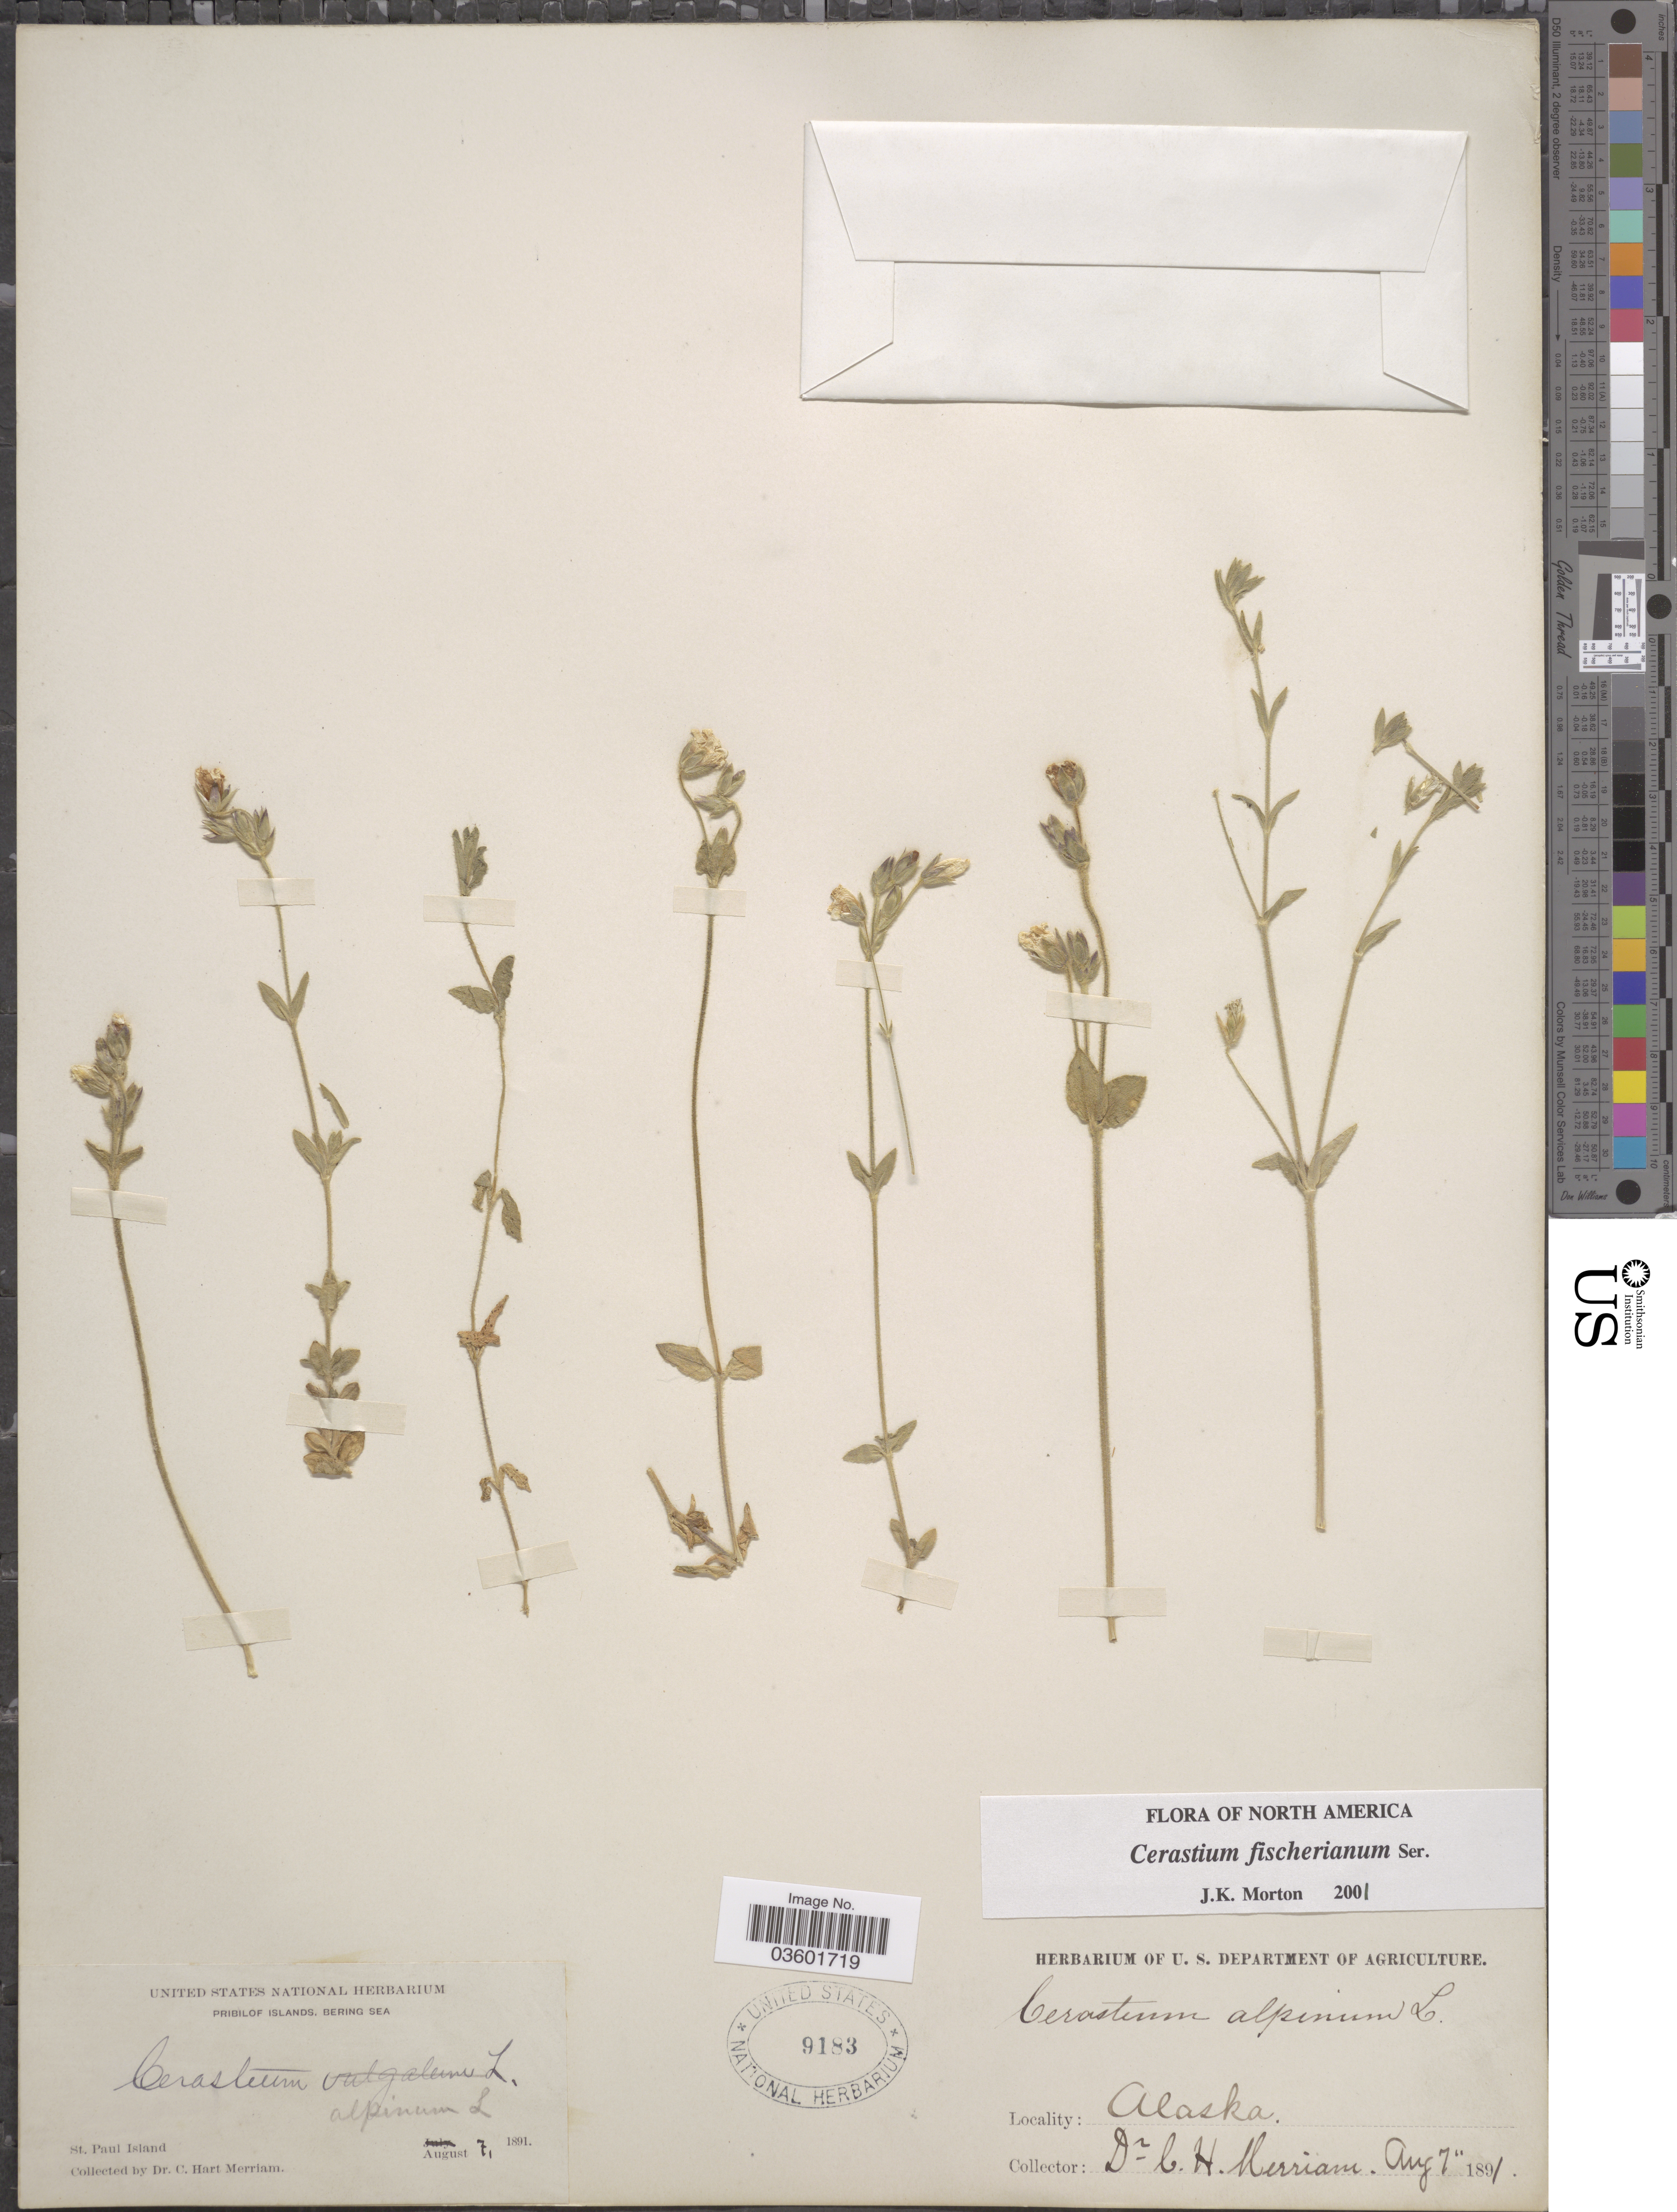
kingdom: Plantae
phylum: Tracheophyta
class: Magnoliopsida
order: Caryophyllales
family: Caryophyllaceae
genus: Cerastium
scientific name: Cerastium fischerianum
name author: Ser.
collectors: C. Merriam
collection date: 1891-08-07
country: United States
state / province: Alaska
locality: Pribilof Islands, Bering Sea. St. Paul Island.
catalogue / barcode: US 9183